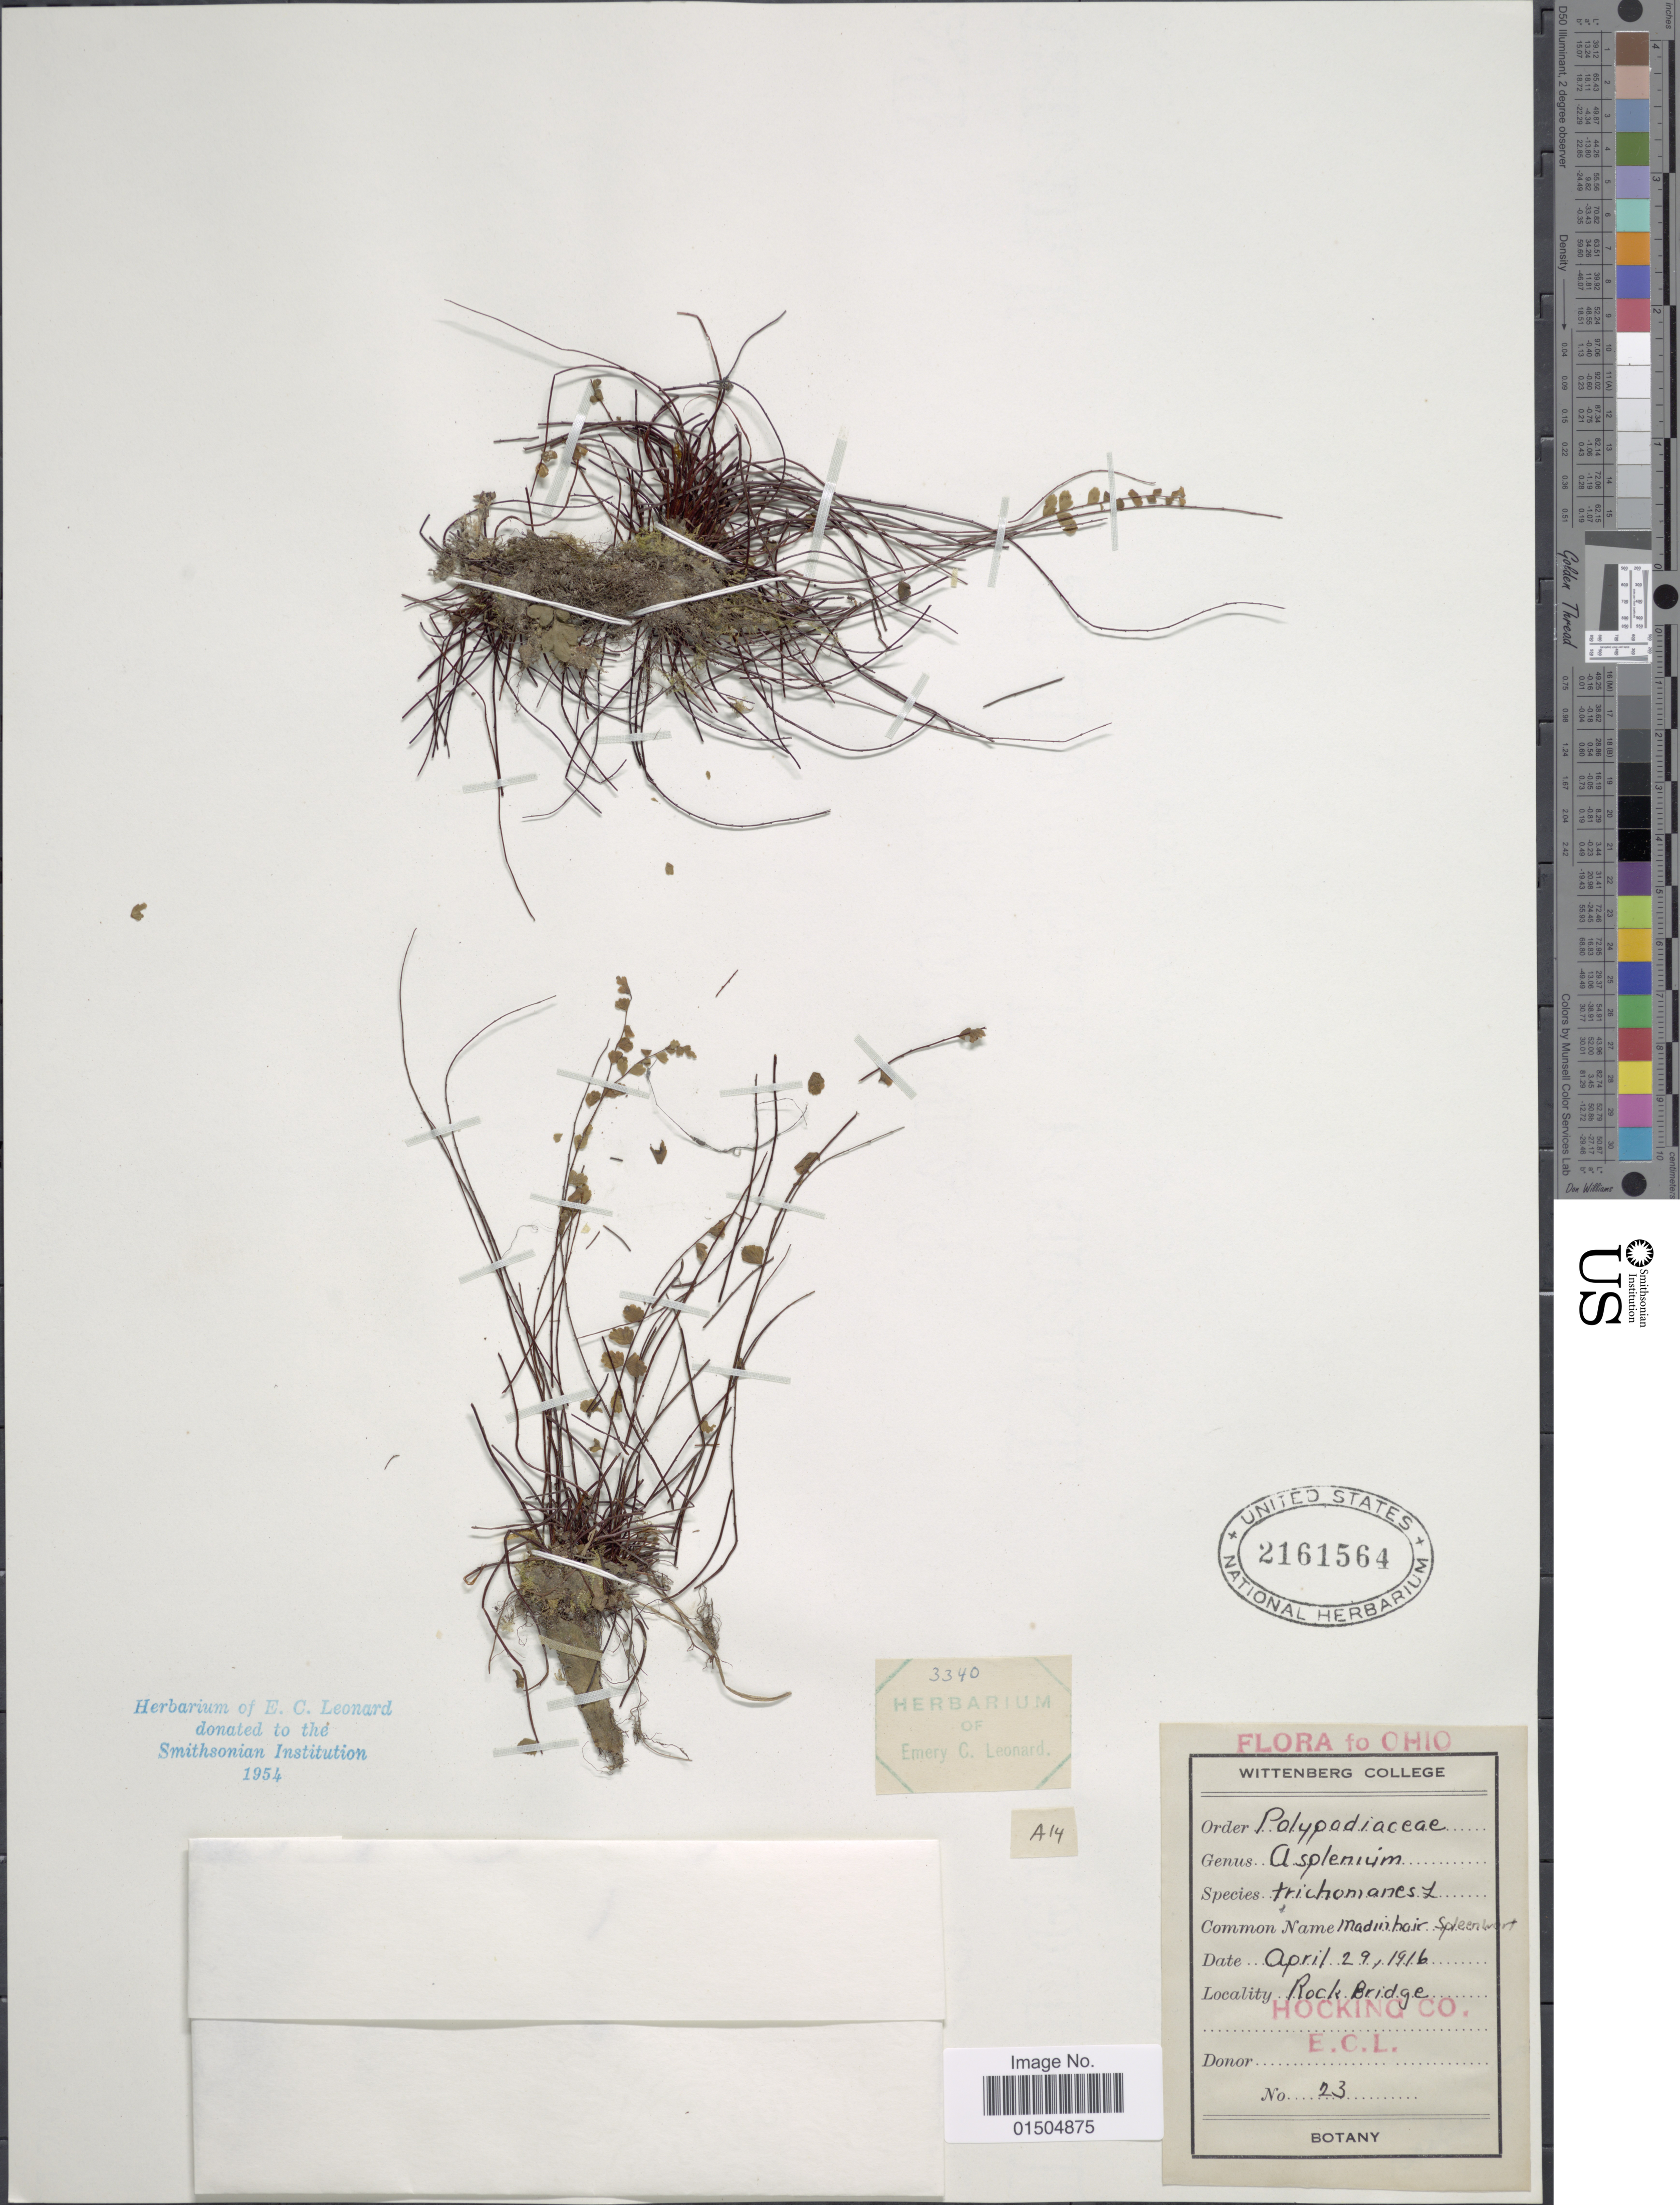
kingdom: Plantae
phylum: Tracheophyta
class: Polypodiopsida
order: Polypodiales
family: Aspleniaceae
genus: Asplenium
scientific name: Asplenium trichomanes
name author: L.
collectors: E. C. Leonard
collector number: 23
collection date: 1916-04-29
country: United States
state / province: Ohio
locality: Rock Bridge. Hocking Co.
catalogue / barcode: US 2161564